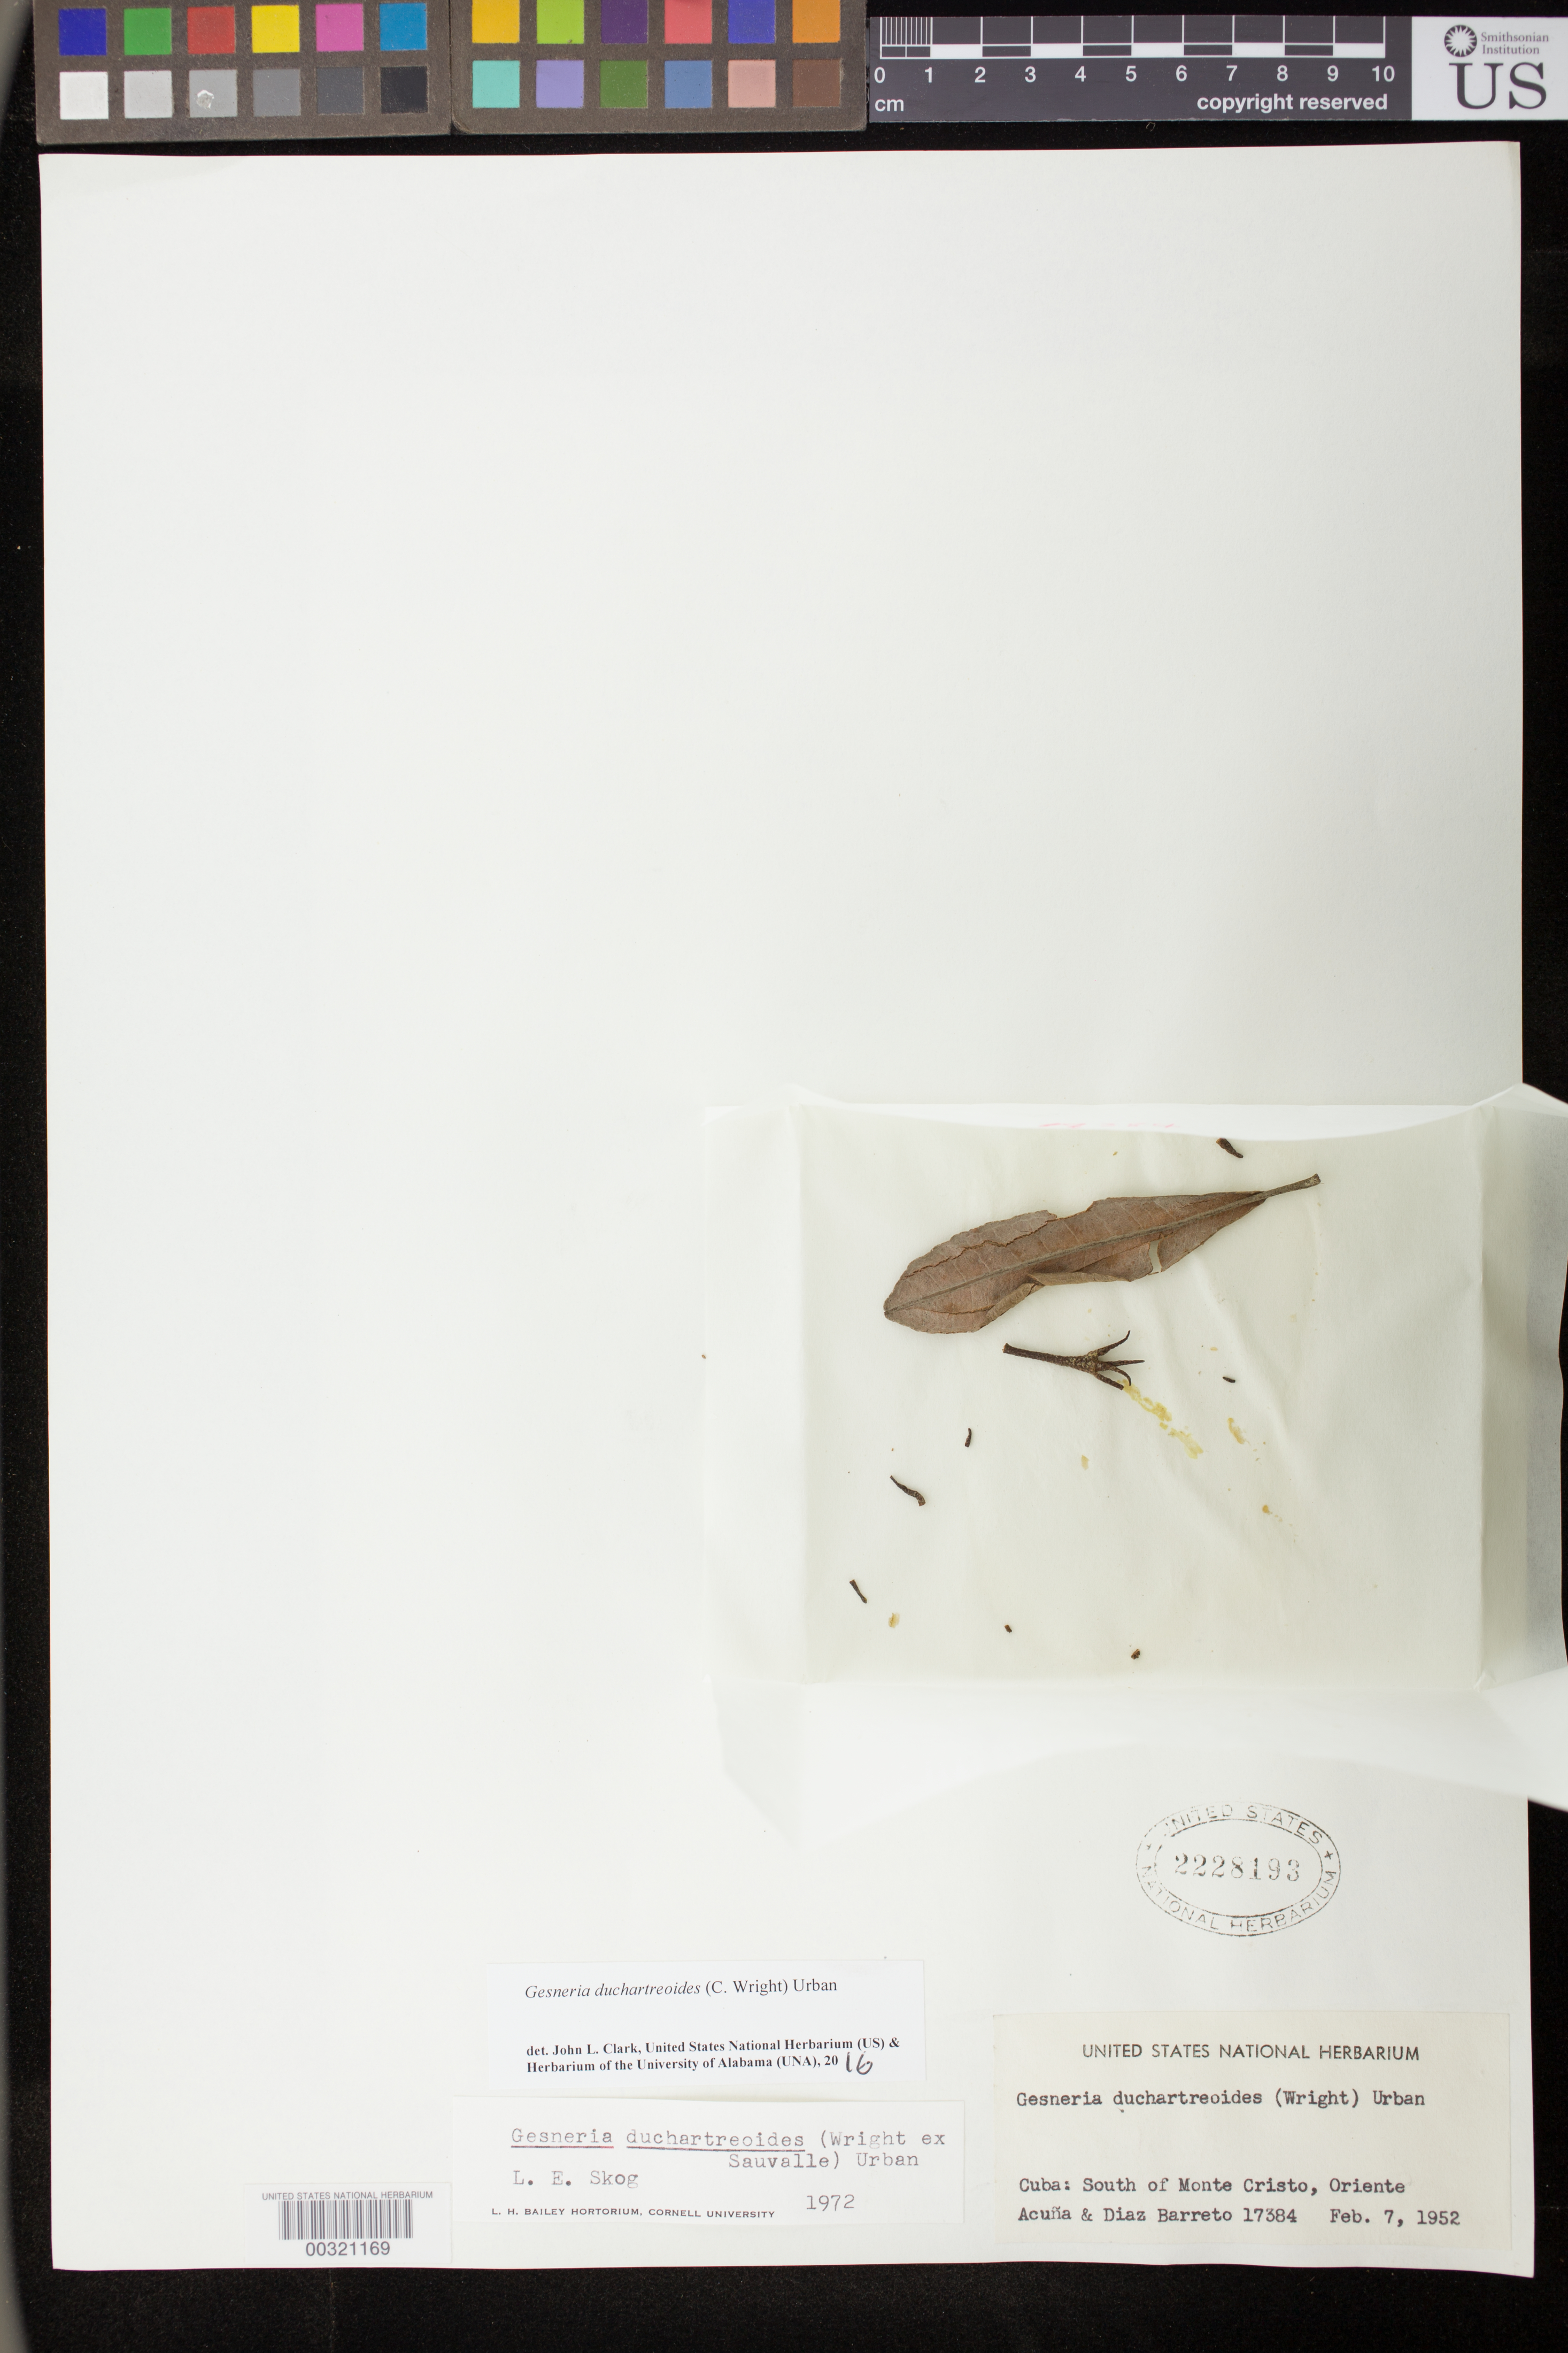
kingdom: Plantae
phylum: Tracheophyta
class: Magnoliopsida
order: Lamiales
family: Gesneriaceae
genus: Gesneria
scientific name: Gesneria duchartreoides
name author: (C. Wright) Urb.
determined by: Clark, J. L., (SEL), The Marie Selby Botanical Garden (UNITED STATES)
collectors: J. Acuña & D. Barreto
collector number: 17384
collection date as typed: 07 Feb 1952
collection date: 1952-02-07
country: Cuba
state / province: Oriente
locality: S of Monte Cristo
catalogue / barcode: US 2228193